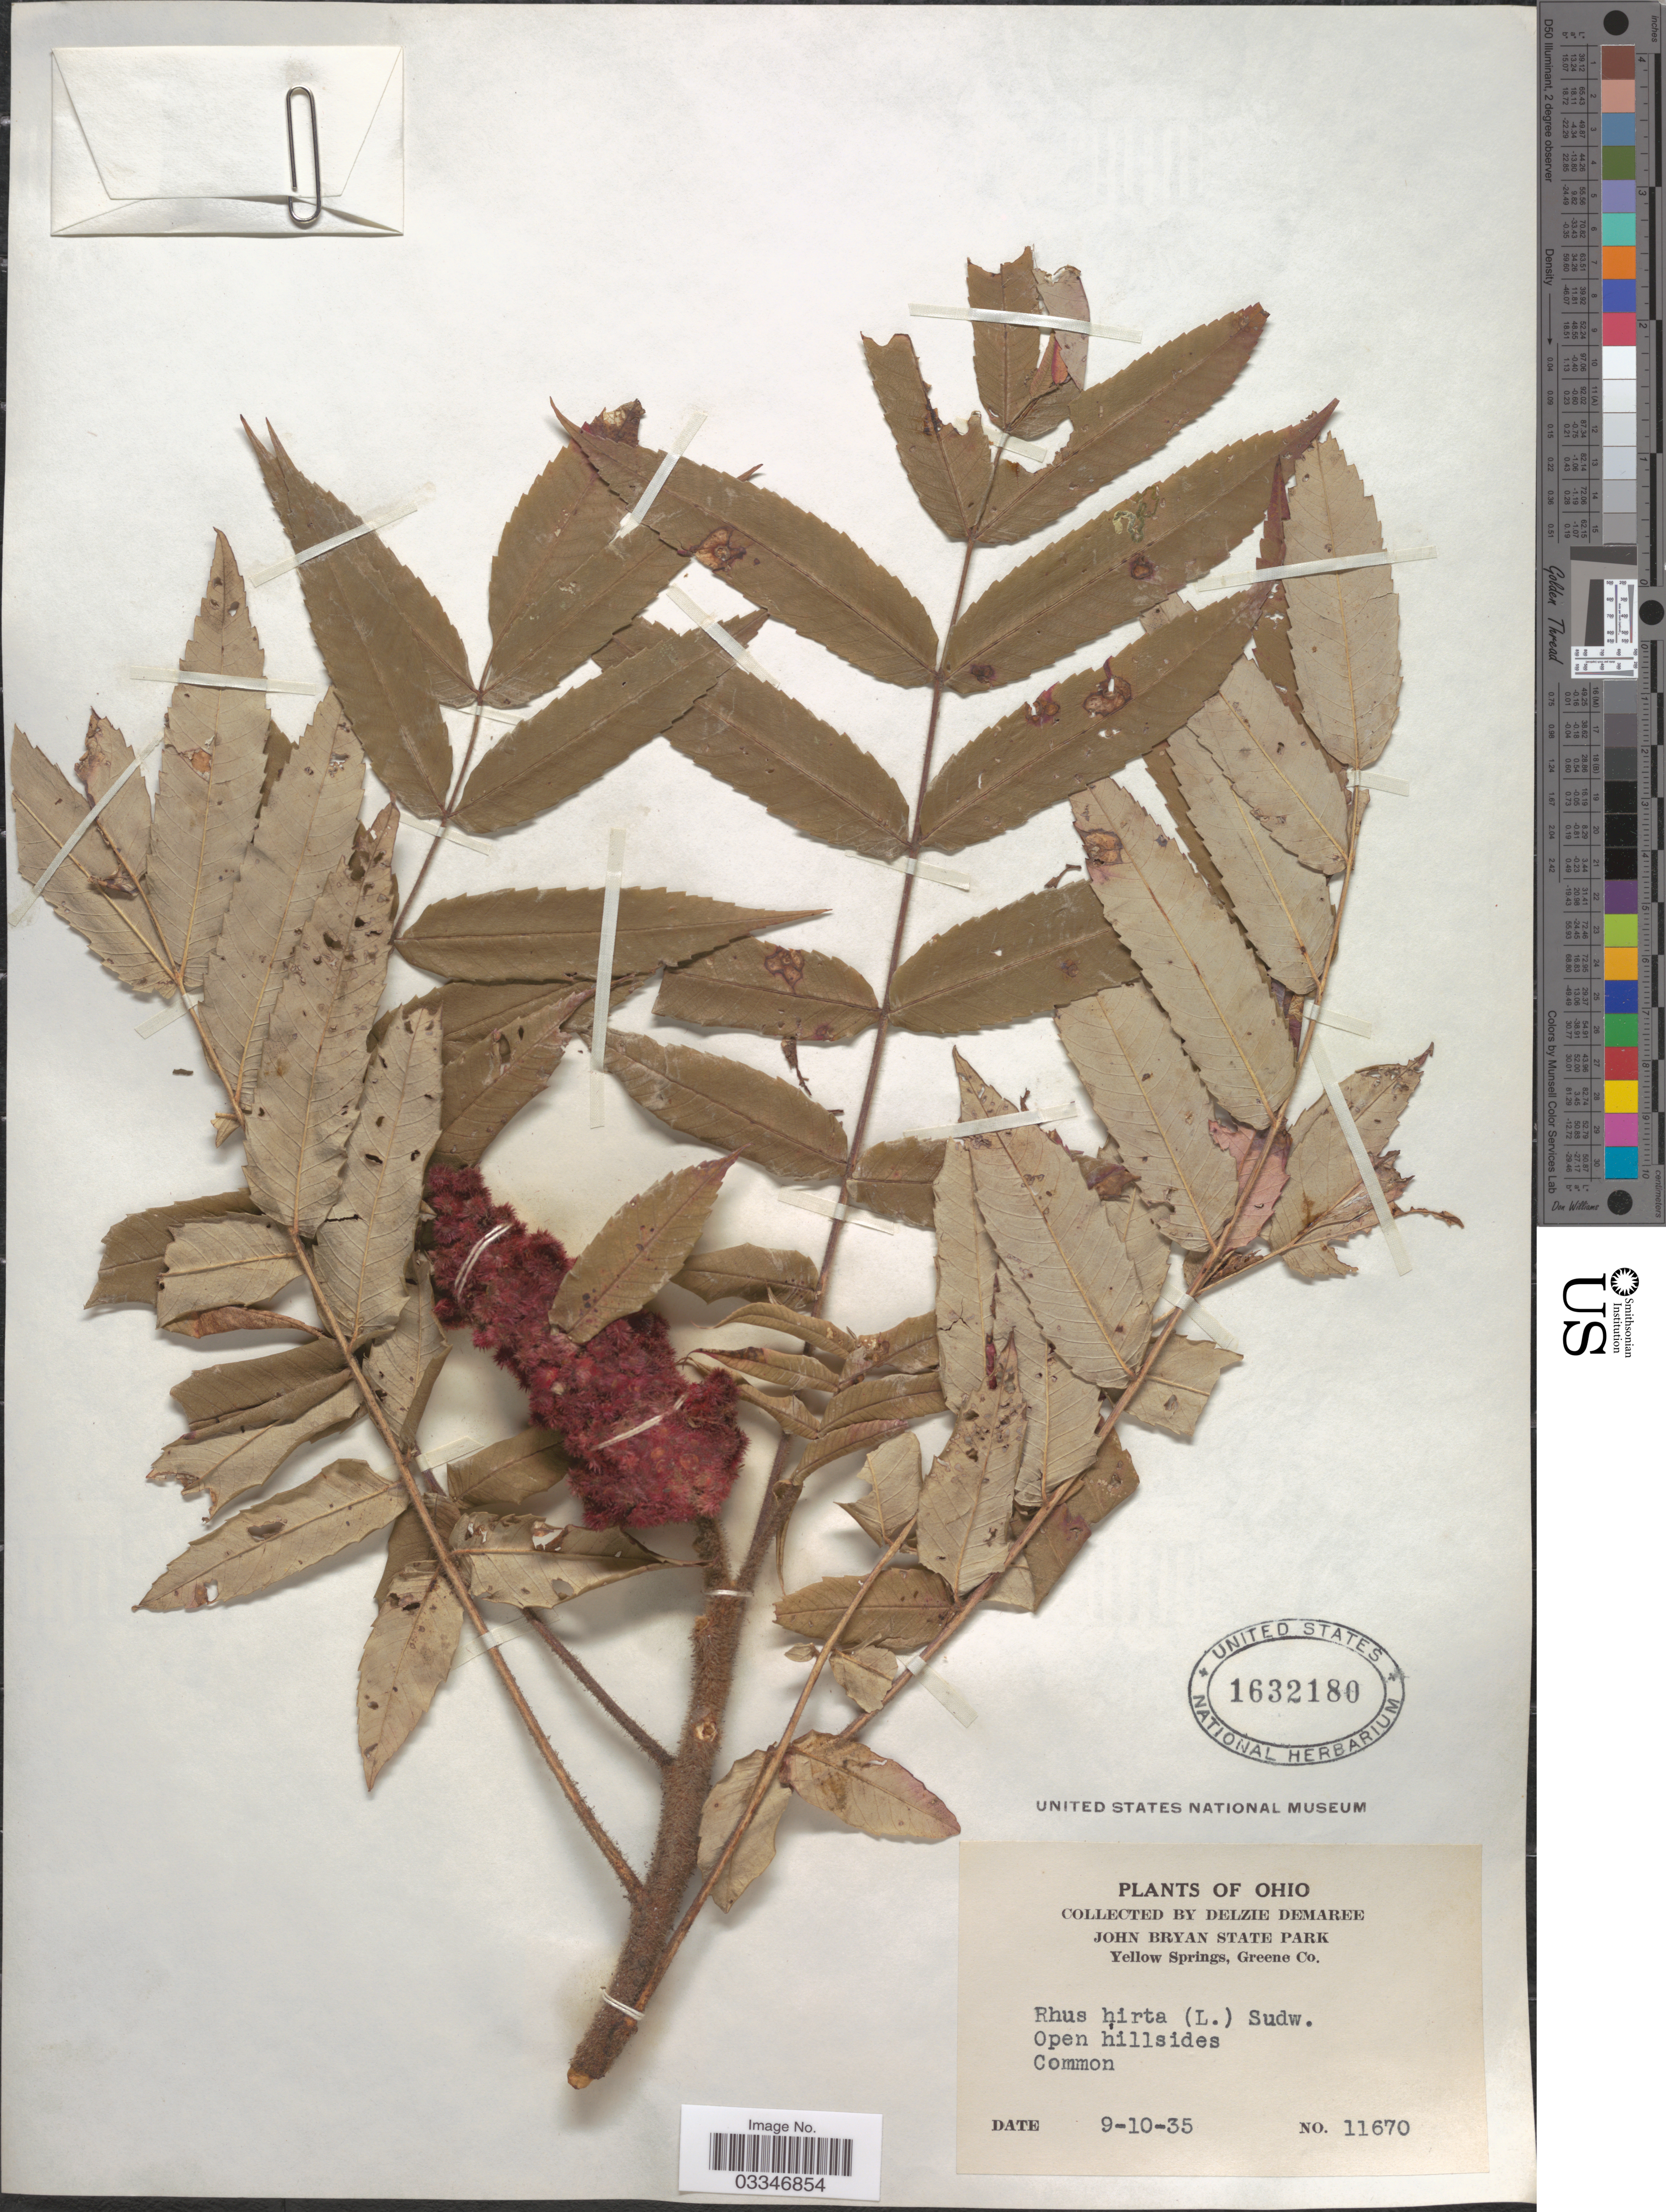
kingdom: Plantae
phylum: Tracheophyta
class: Magnoliopsida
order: Sapindales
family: Anacardiaceae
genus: Rhus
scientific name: Rhus typhina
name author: L.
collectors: D. Demaree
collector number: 11670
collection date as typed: Transcribed d/m/y: 9/10/35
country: United States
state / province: Ohio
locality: John Bryan State Park, Yellow Springs, Greene Co.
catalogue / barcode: US 1632180